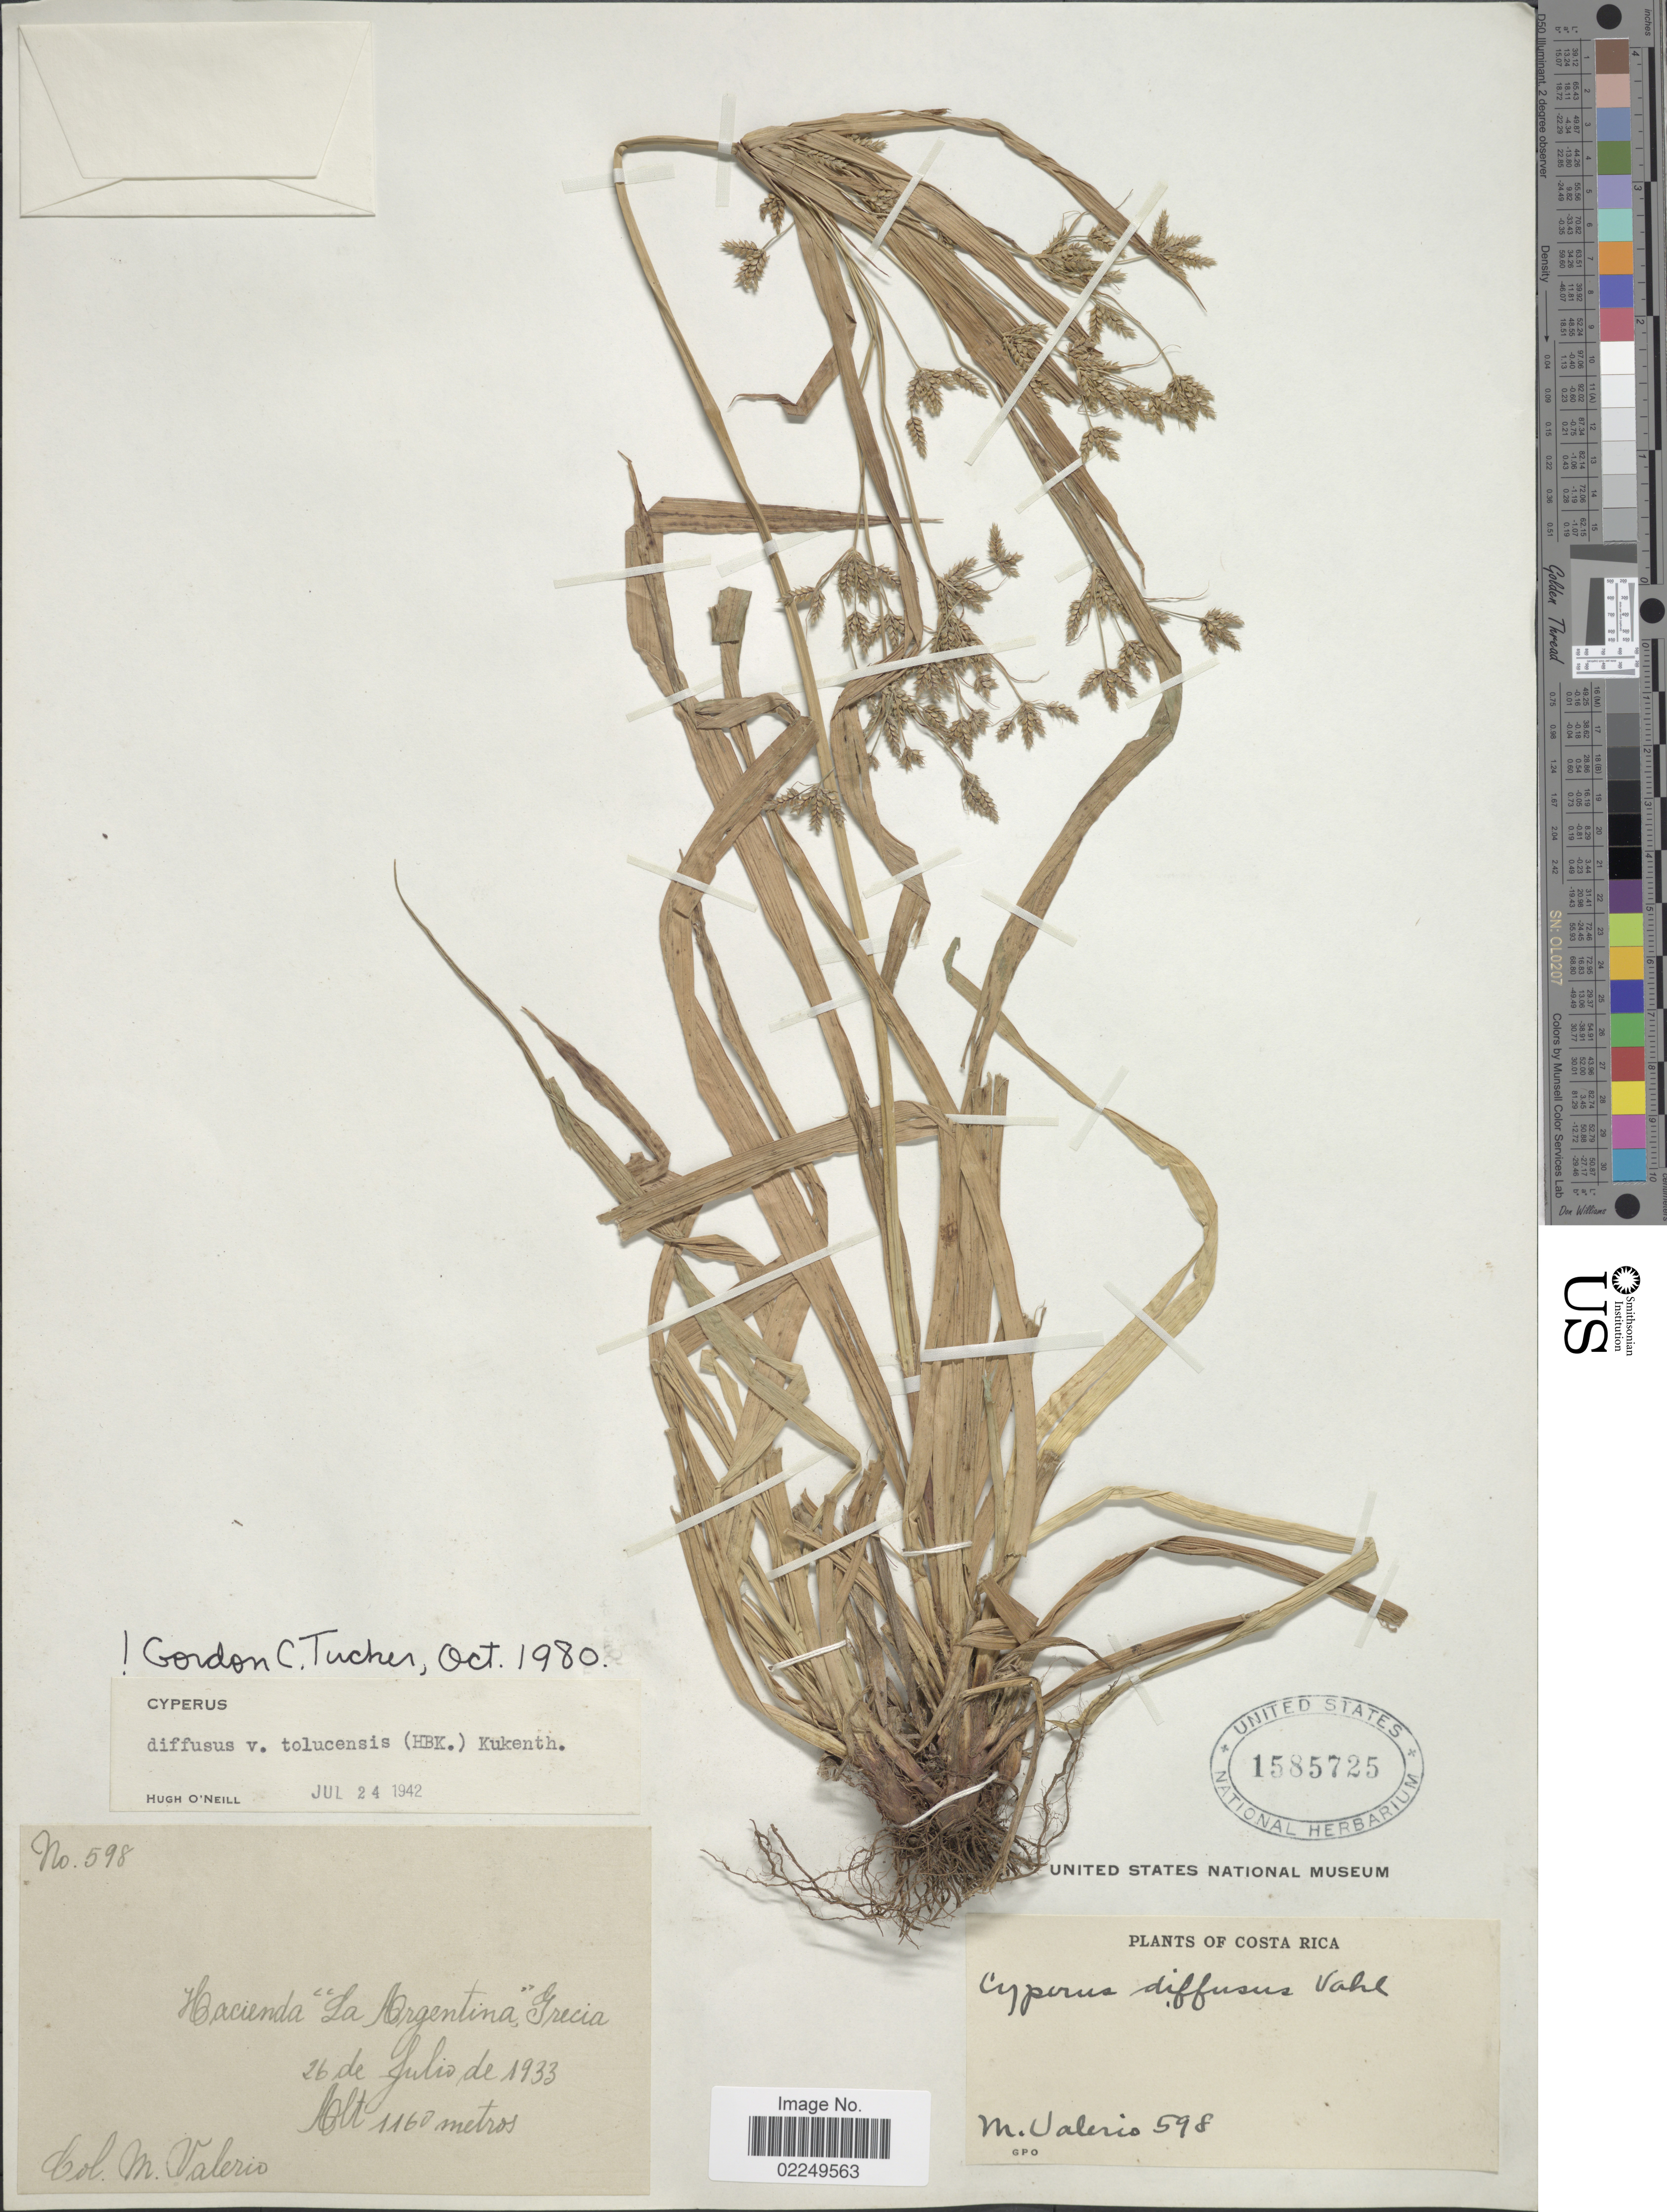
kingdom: Plantae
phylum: Tracheophyta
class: Liliopsida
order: Poales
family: Cyperaceae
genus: Cyperus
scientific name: Cyperus laxus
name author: Lam.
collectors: M. Valerio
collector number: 598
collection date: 1933-07-26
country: Costa Rica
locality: Hacienda La Argentina, Grecia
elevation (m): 1160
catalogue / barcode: US 1585725